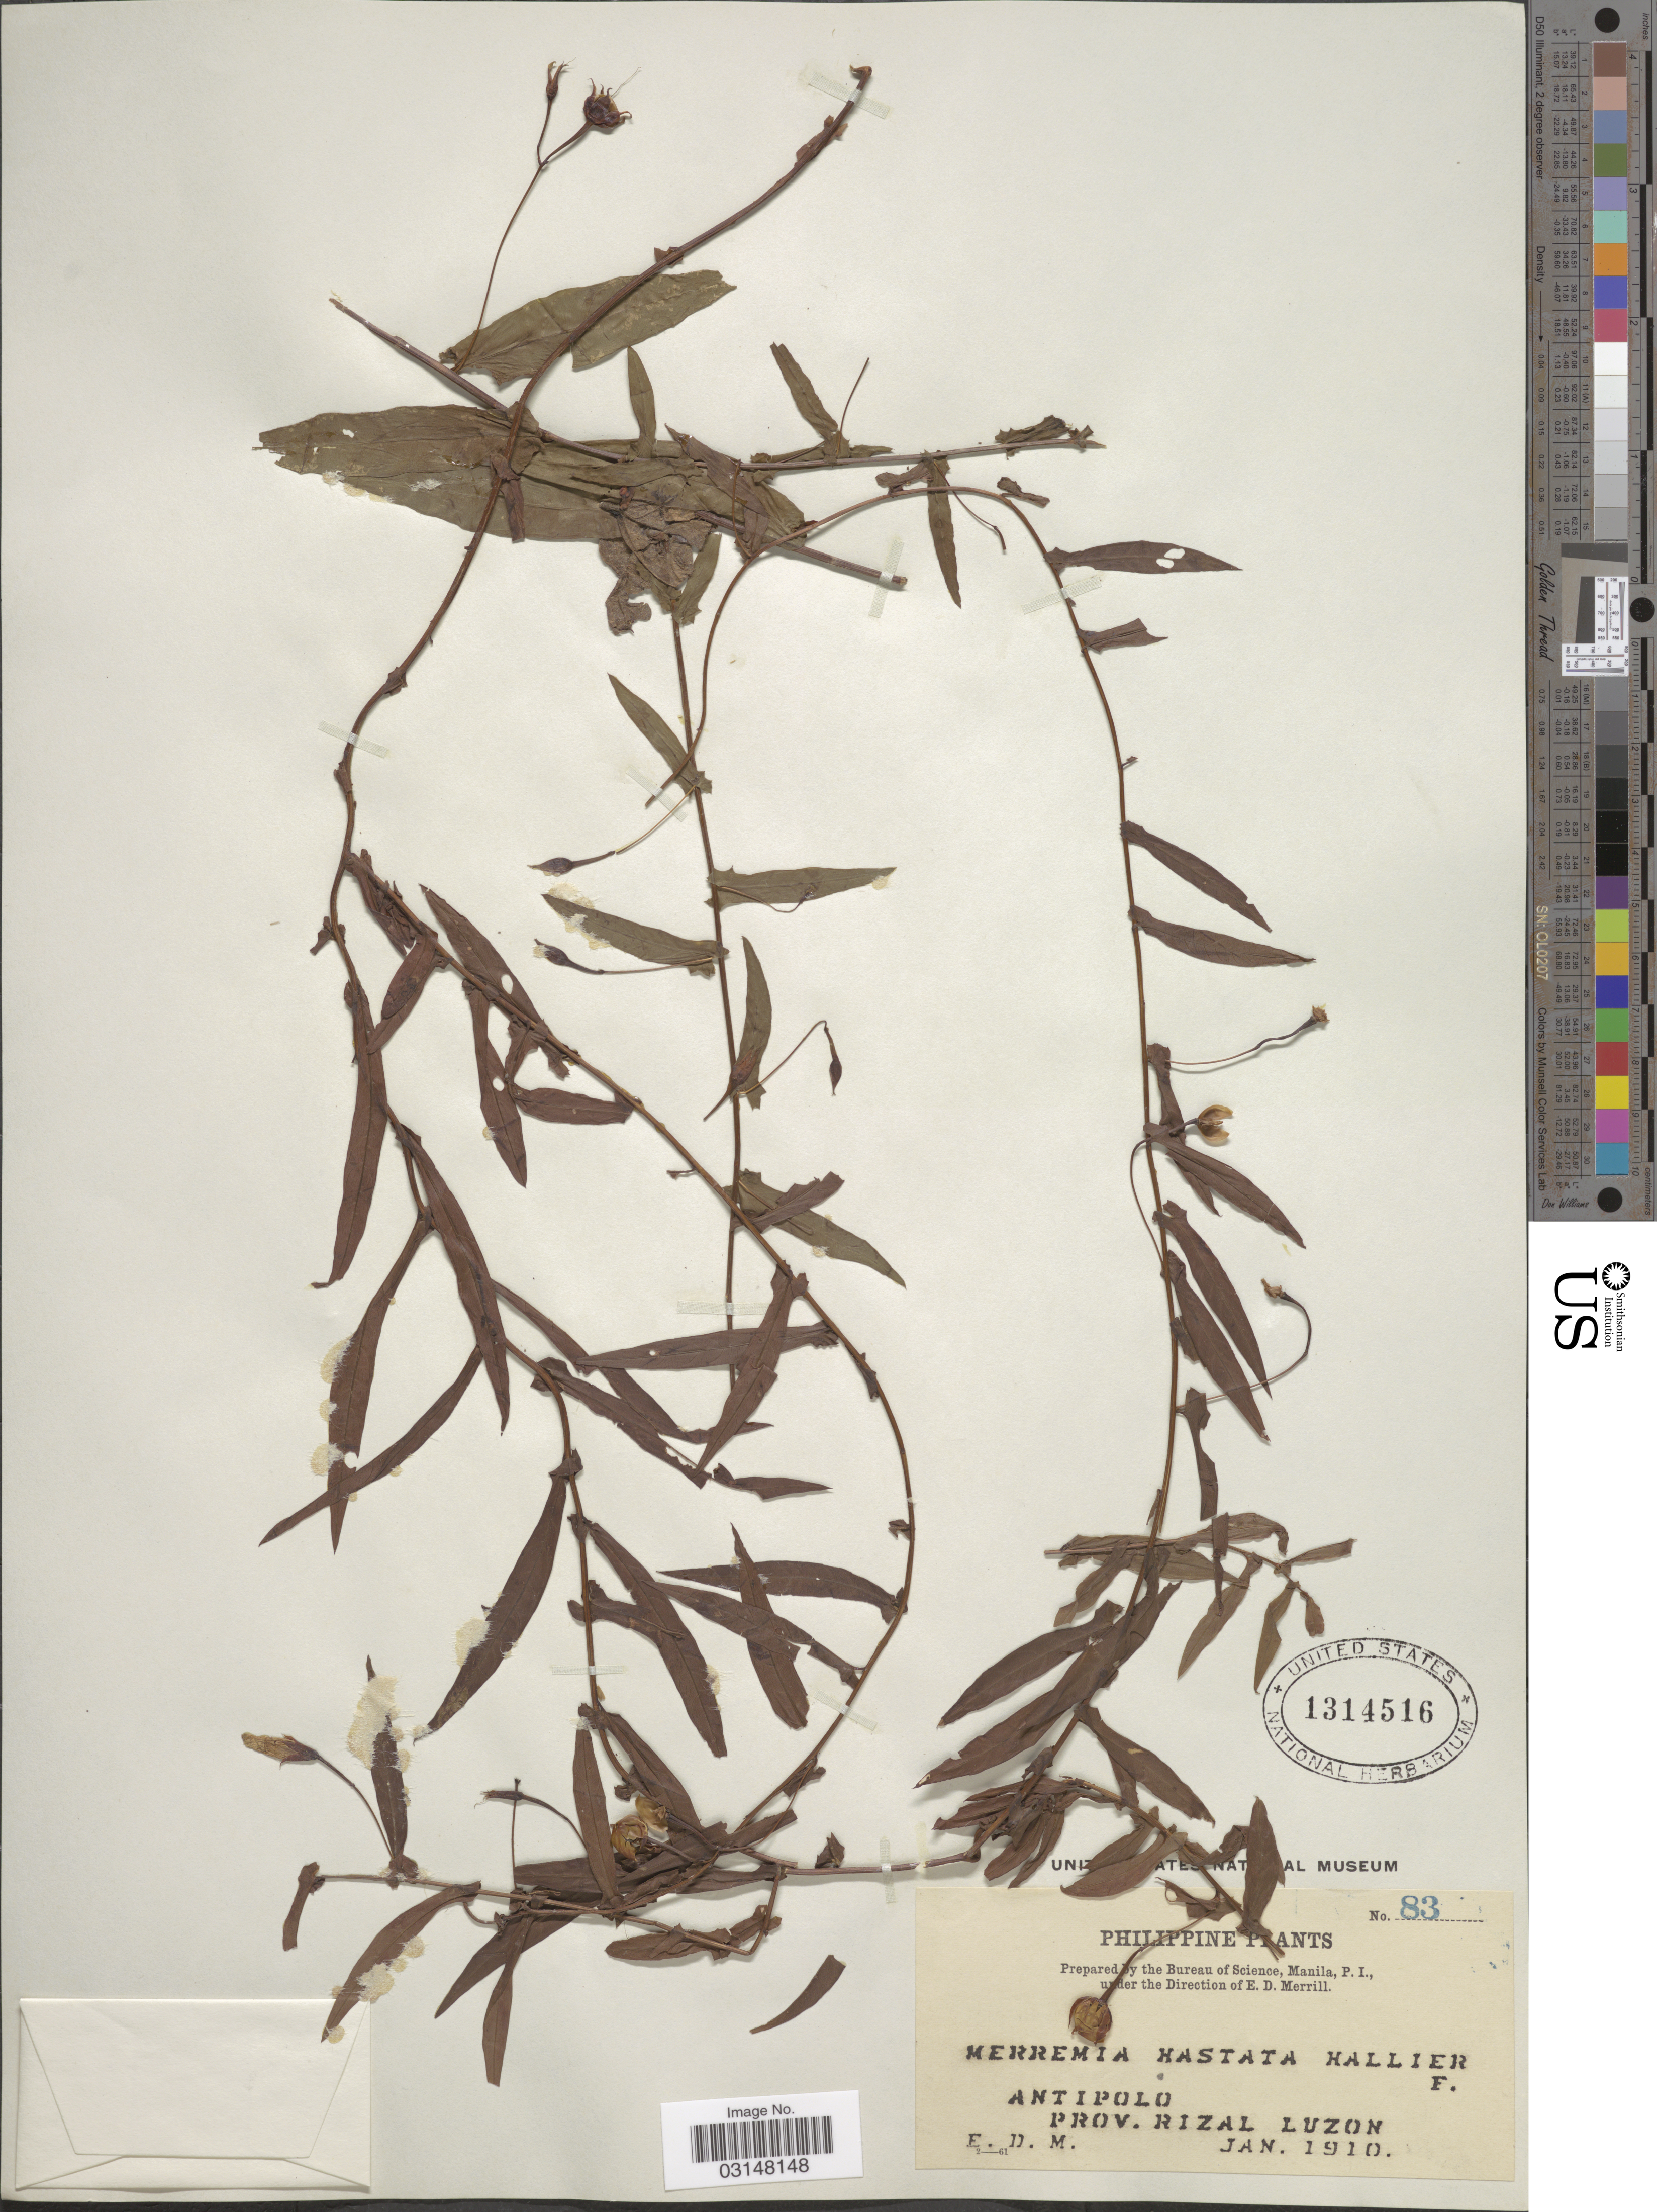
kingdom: Plantae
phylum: Tracheophyta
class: Magnoliopsida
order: Solanales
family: Convolvulaceae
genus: Xenostegia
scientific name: Xenostegia tridentata subsp. hastata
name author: (Ooststr.) Parmar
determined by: Strong, Mark T., (BOT), Smithsonian Institution - National Museum of Natural History (UNITED STATES)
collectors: E. D. Merrill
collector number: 83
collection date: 1910-01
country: Philippines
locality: Antipolo, Prov. Rizal, Luzon.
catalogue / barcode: US 1314516